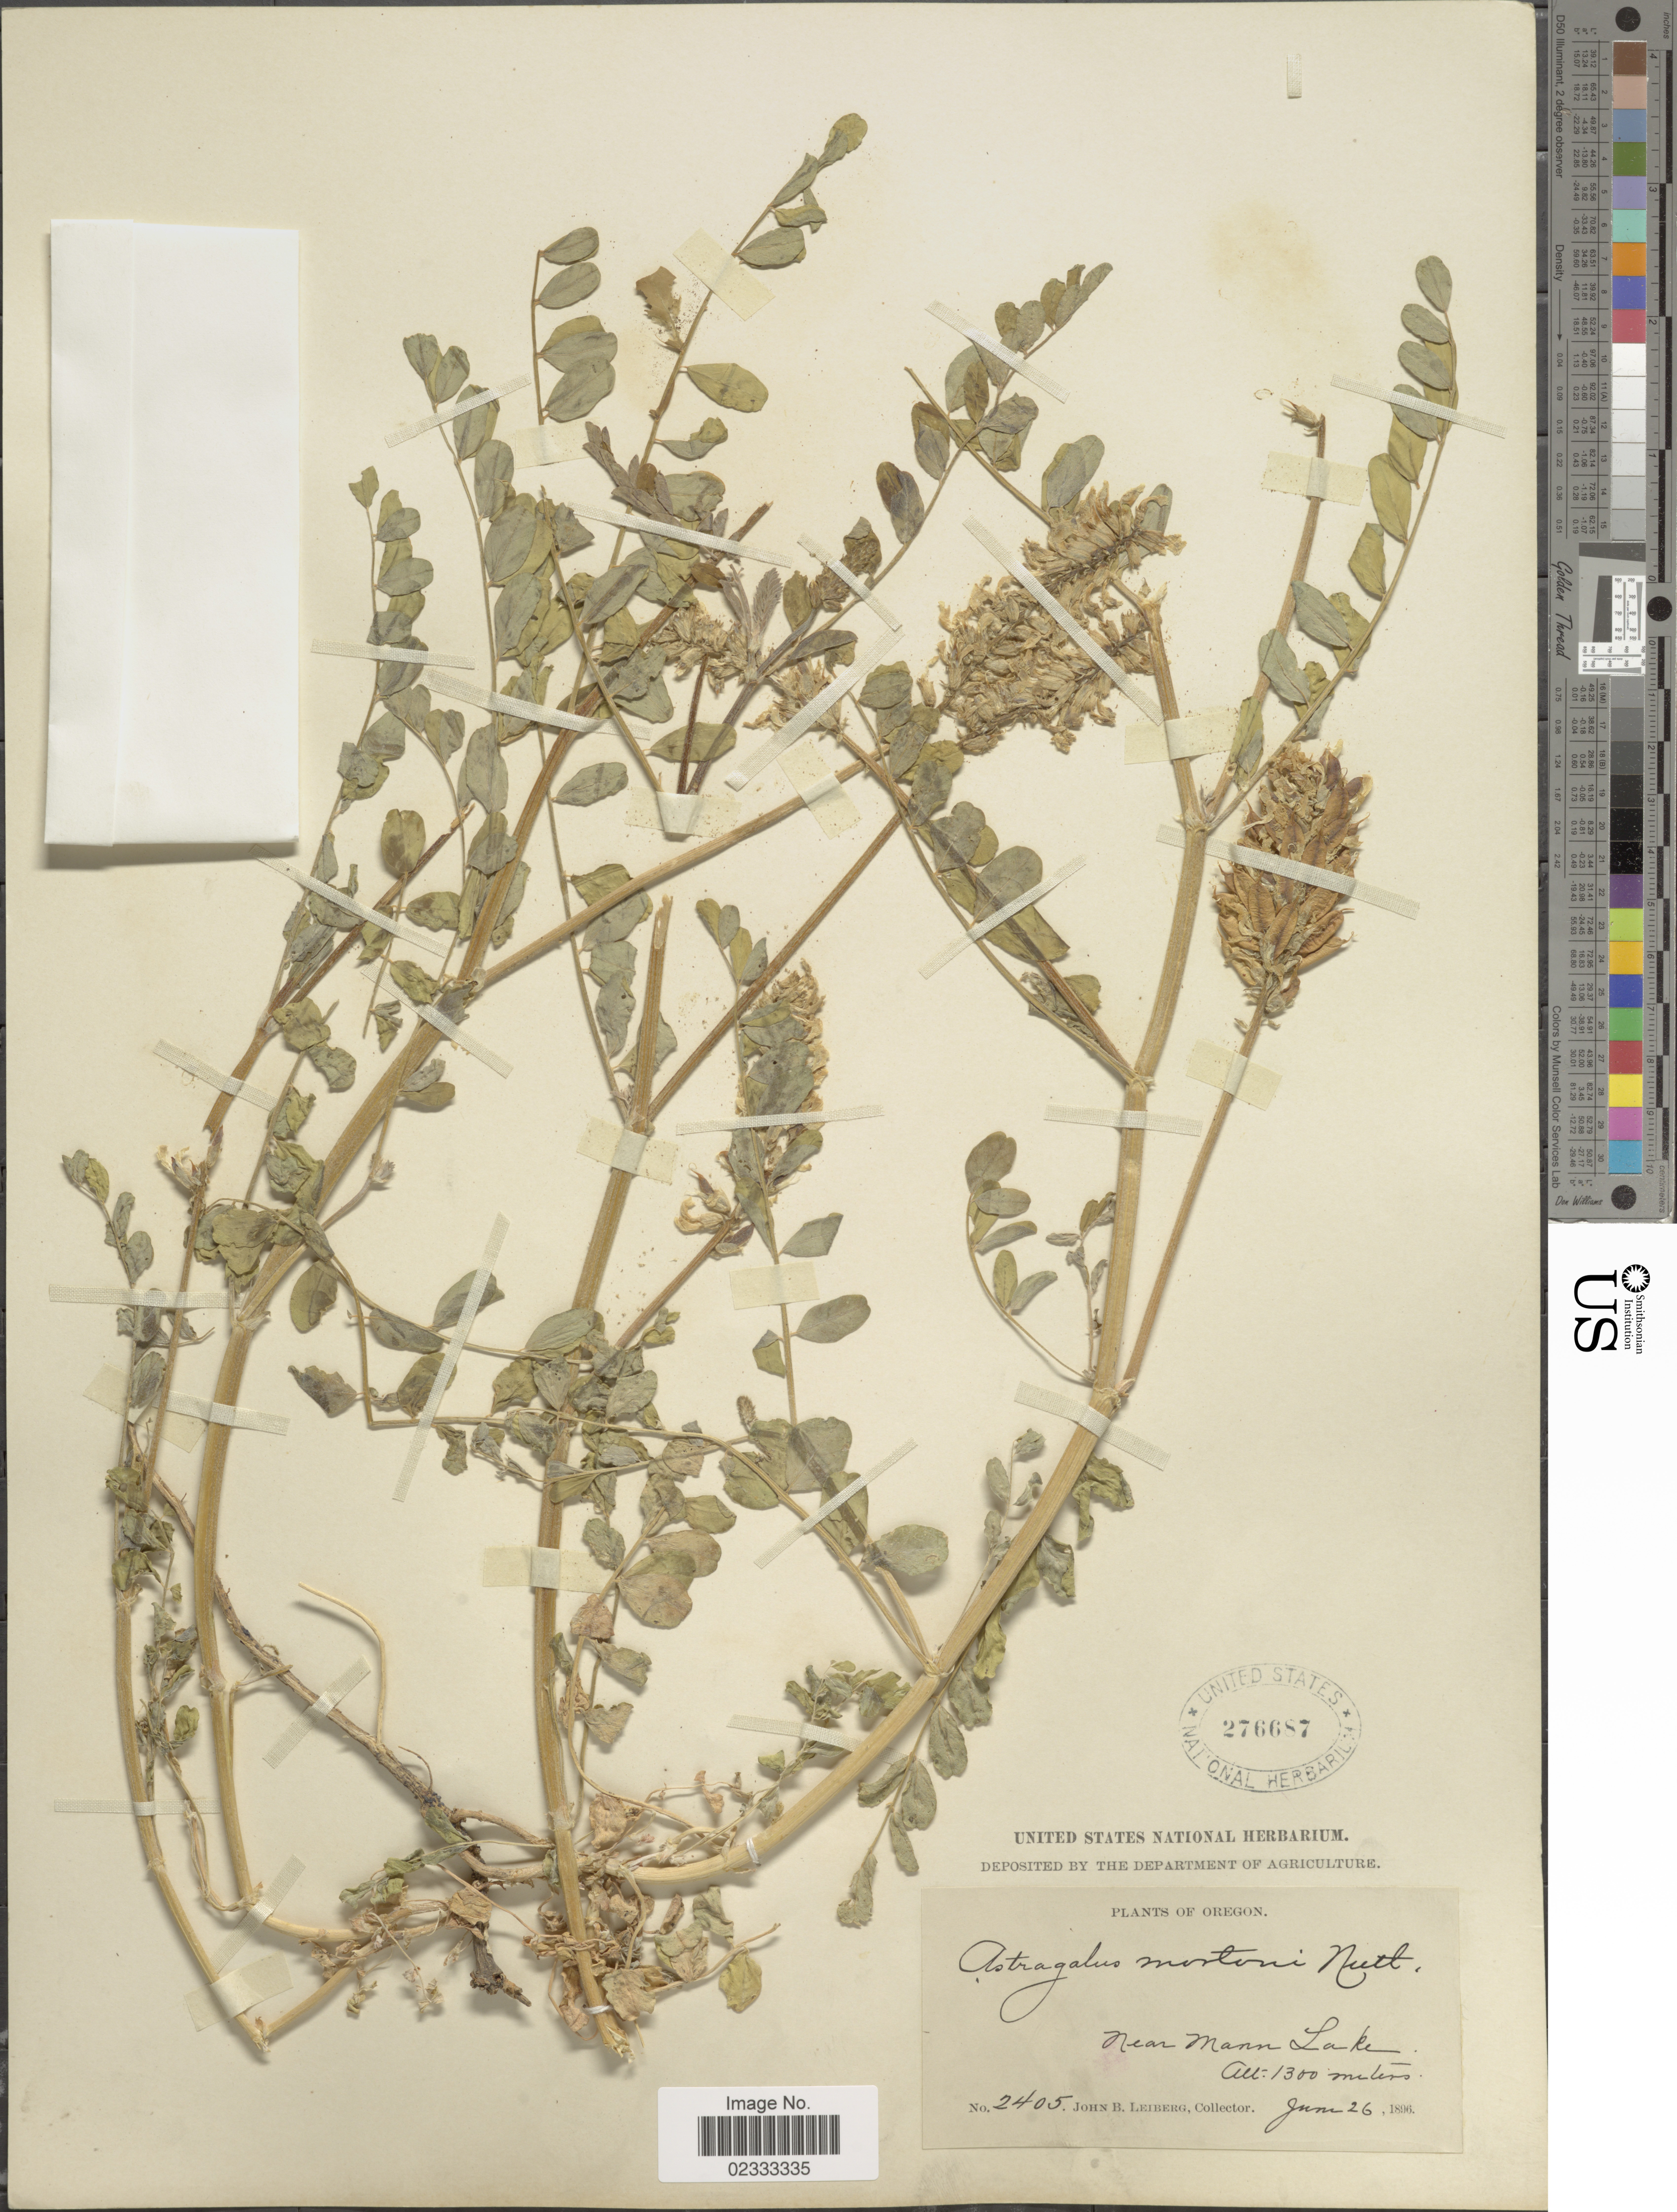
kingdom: Plantae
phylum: Tracheophyta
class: Magnoliopsida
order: Fabales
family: Fabaceae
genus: Astragalus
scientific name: Astragalus mortonii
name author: Nutt.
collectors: J. B. Leiberg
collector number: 2405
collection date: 1896-06-26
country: United States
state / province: Oregon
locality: Near Mann Lake.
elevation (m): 1300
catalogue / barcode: US 276687